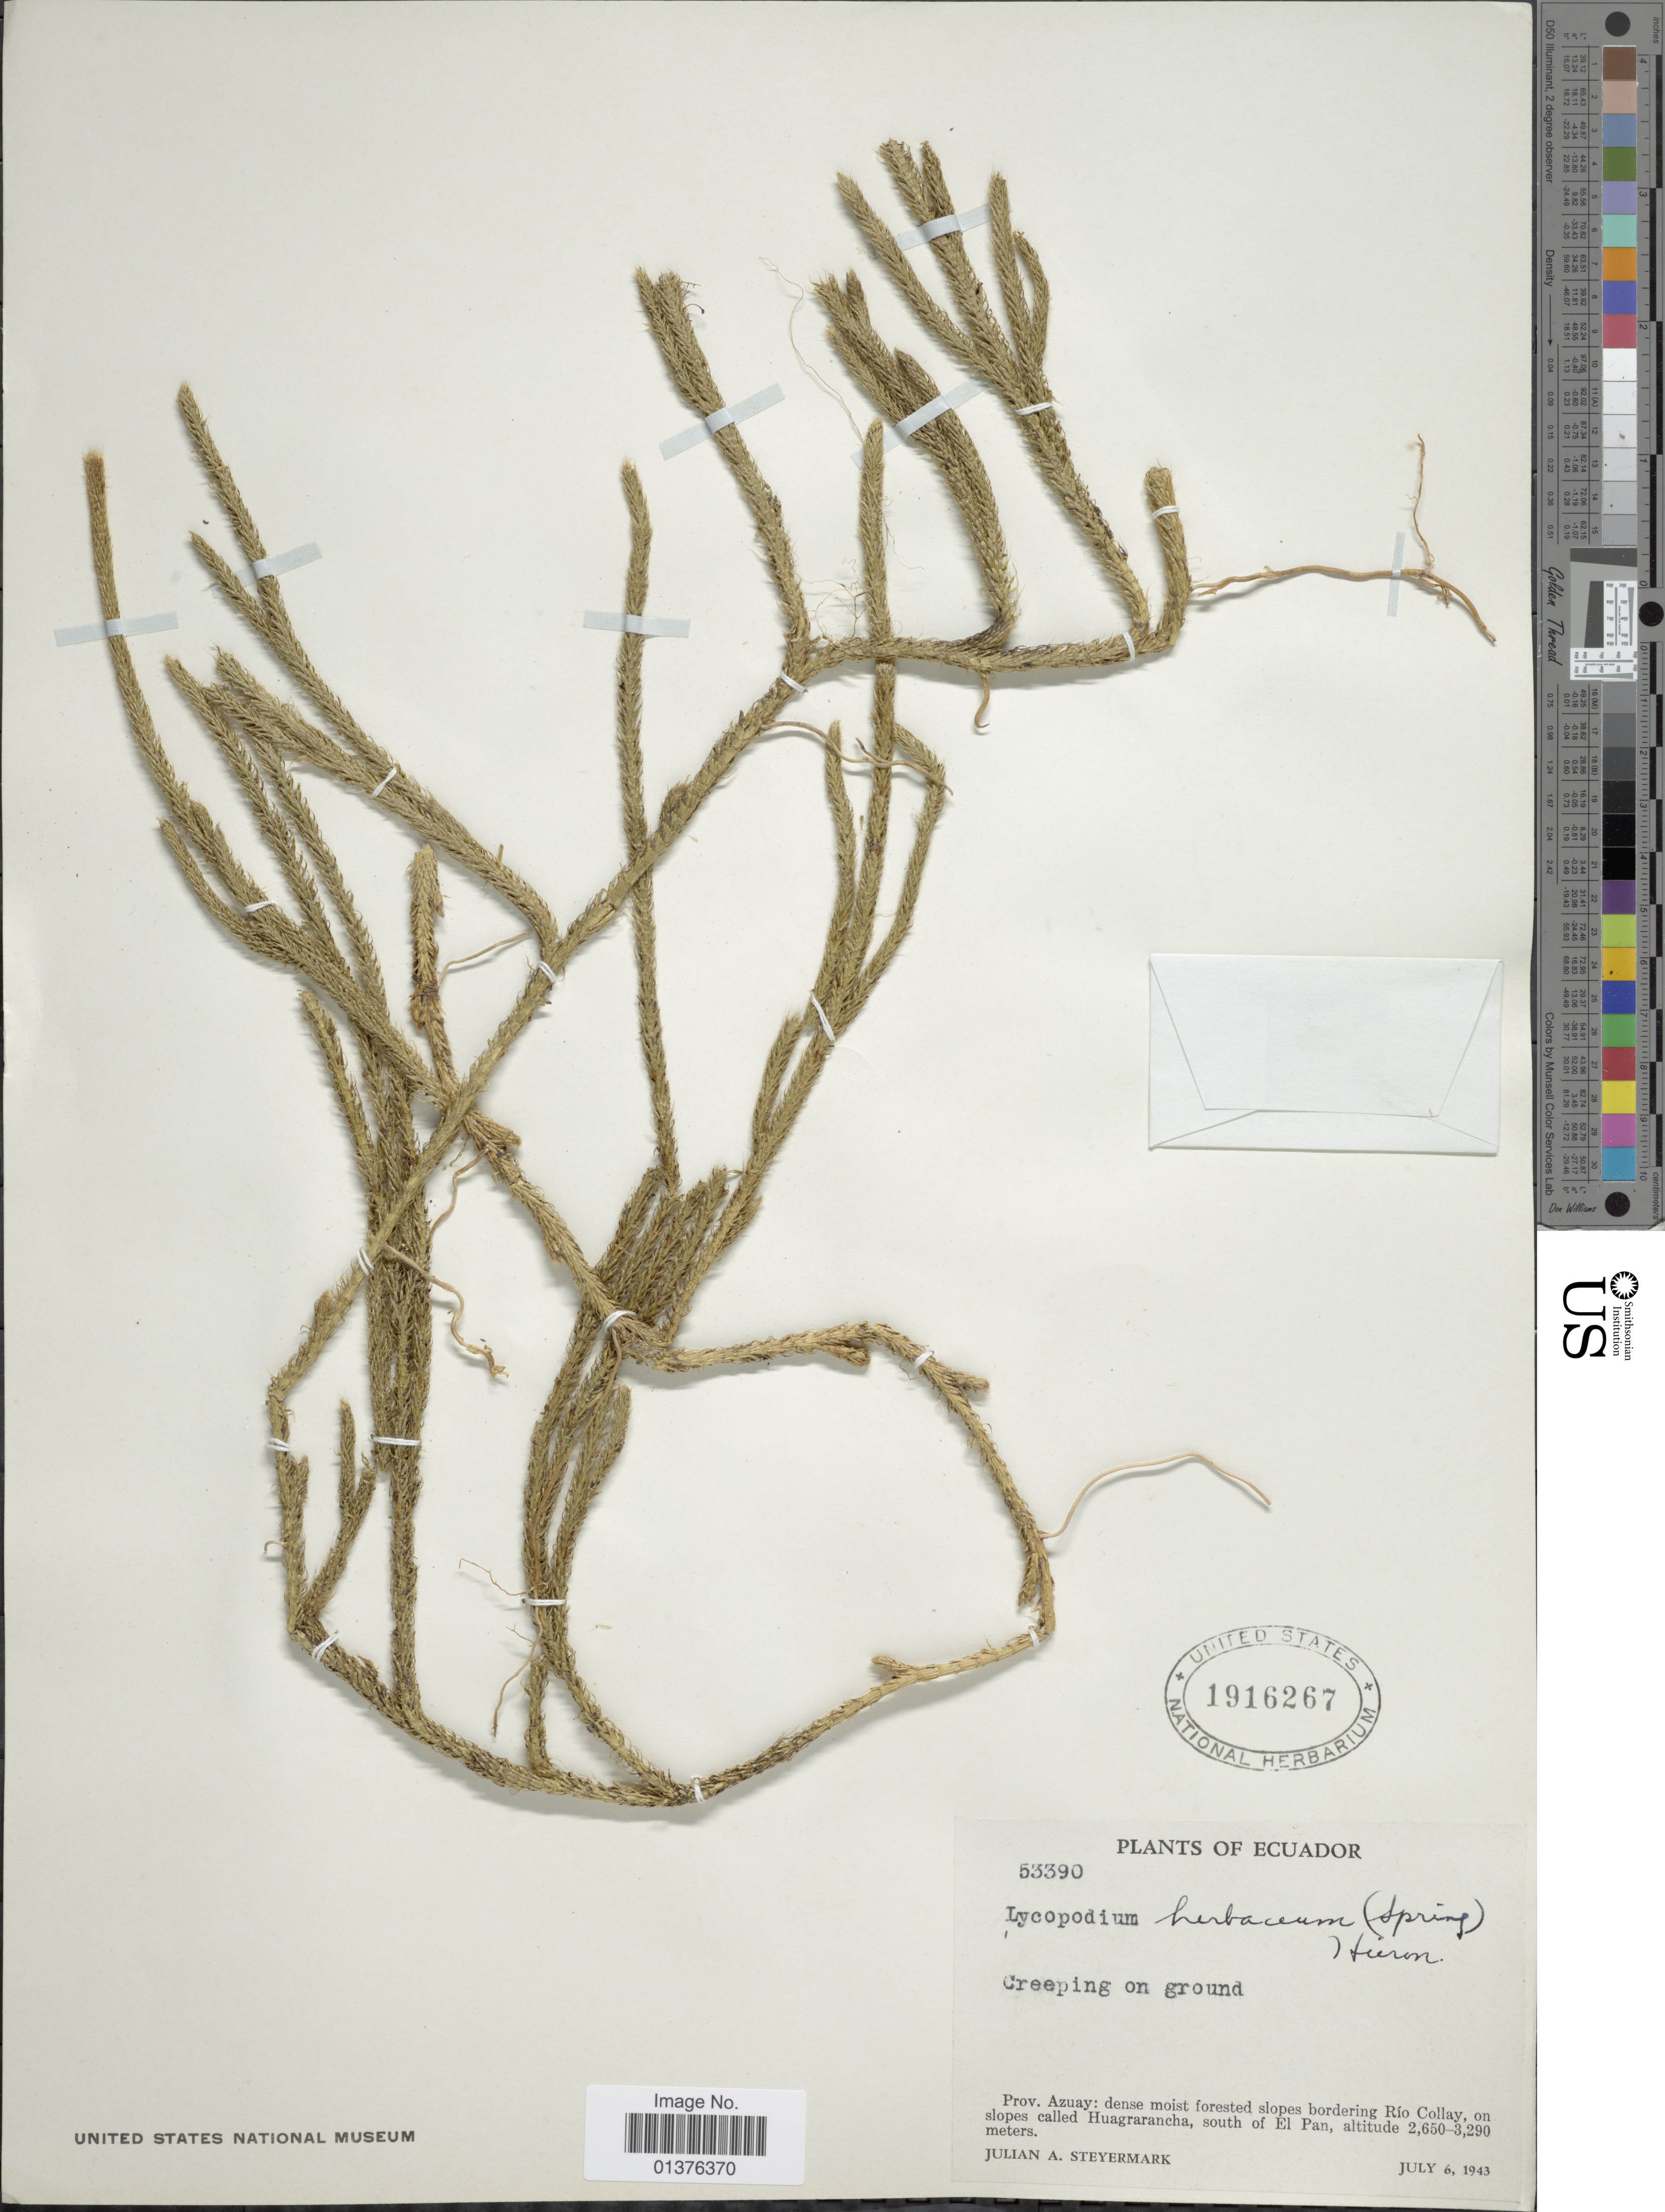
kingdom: Plantae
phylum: Tracheophyta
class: Lycopodiopsida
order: Lycopodiales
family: Lycopodiaceae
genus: Lycopodium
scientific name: Lycopodium clavatum subsp. contiguum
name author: (Klotzsch) B. Øllg.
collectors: J. Steyermark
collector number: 53390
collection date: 1943-07-06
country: Ecuador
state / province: Azuay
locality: Dense moist forsted slopes bordering Rio Collay, on slopes called Huagrarancha, south of El Pan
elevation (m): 2650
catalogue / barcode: US 1916267